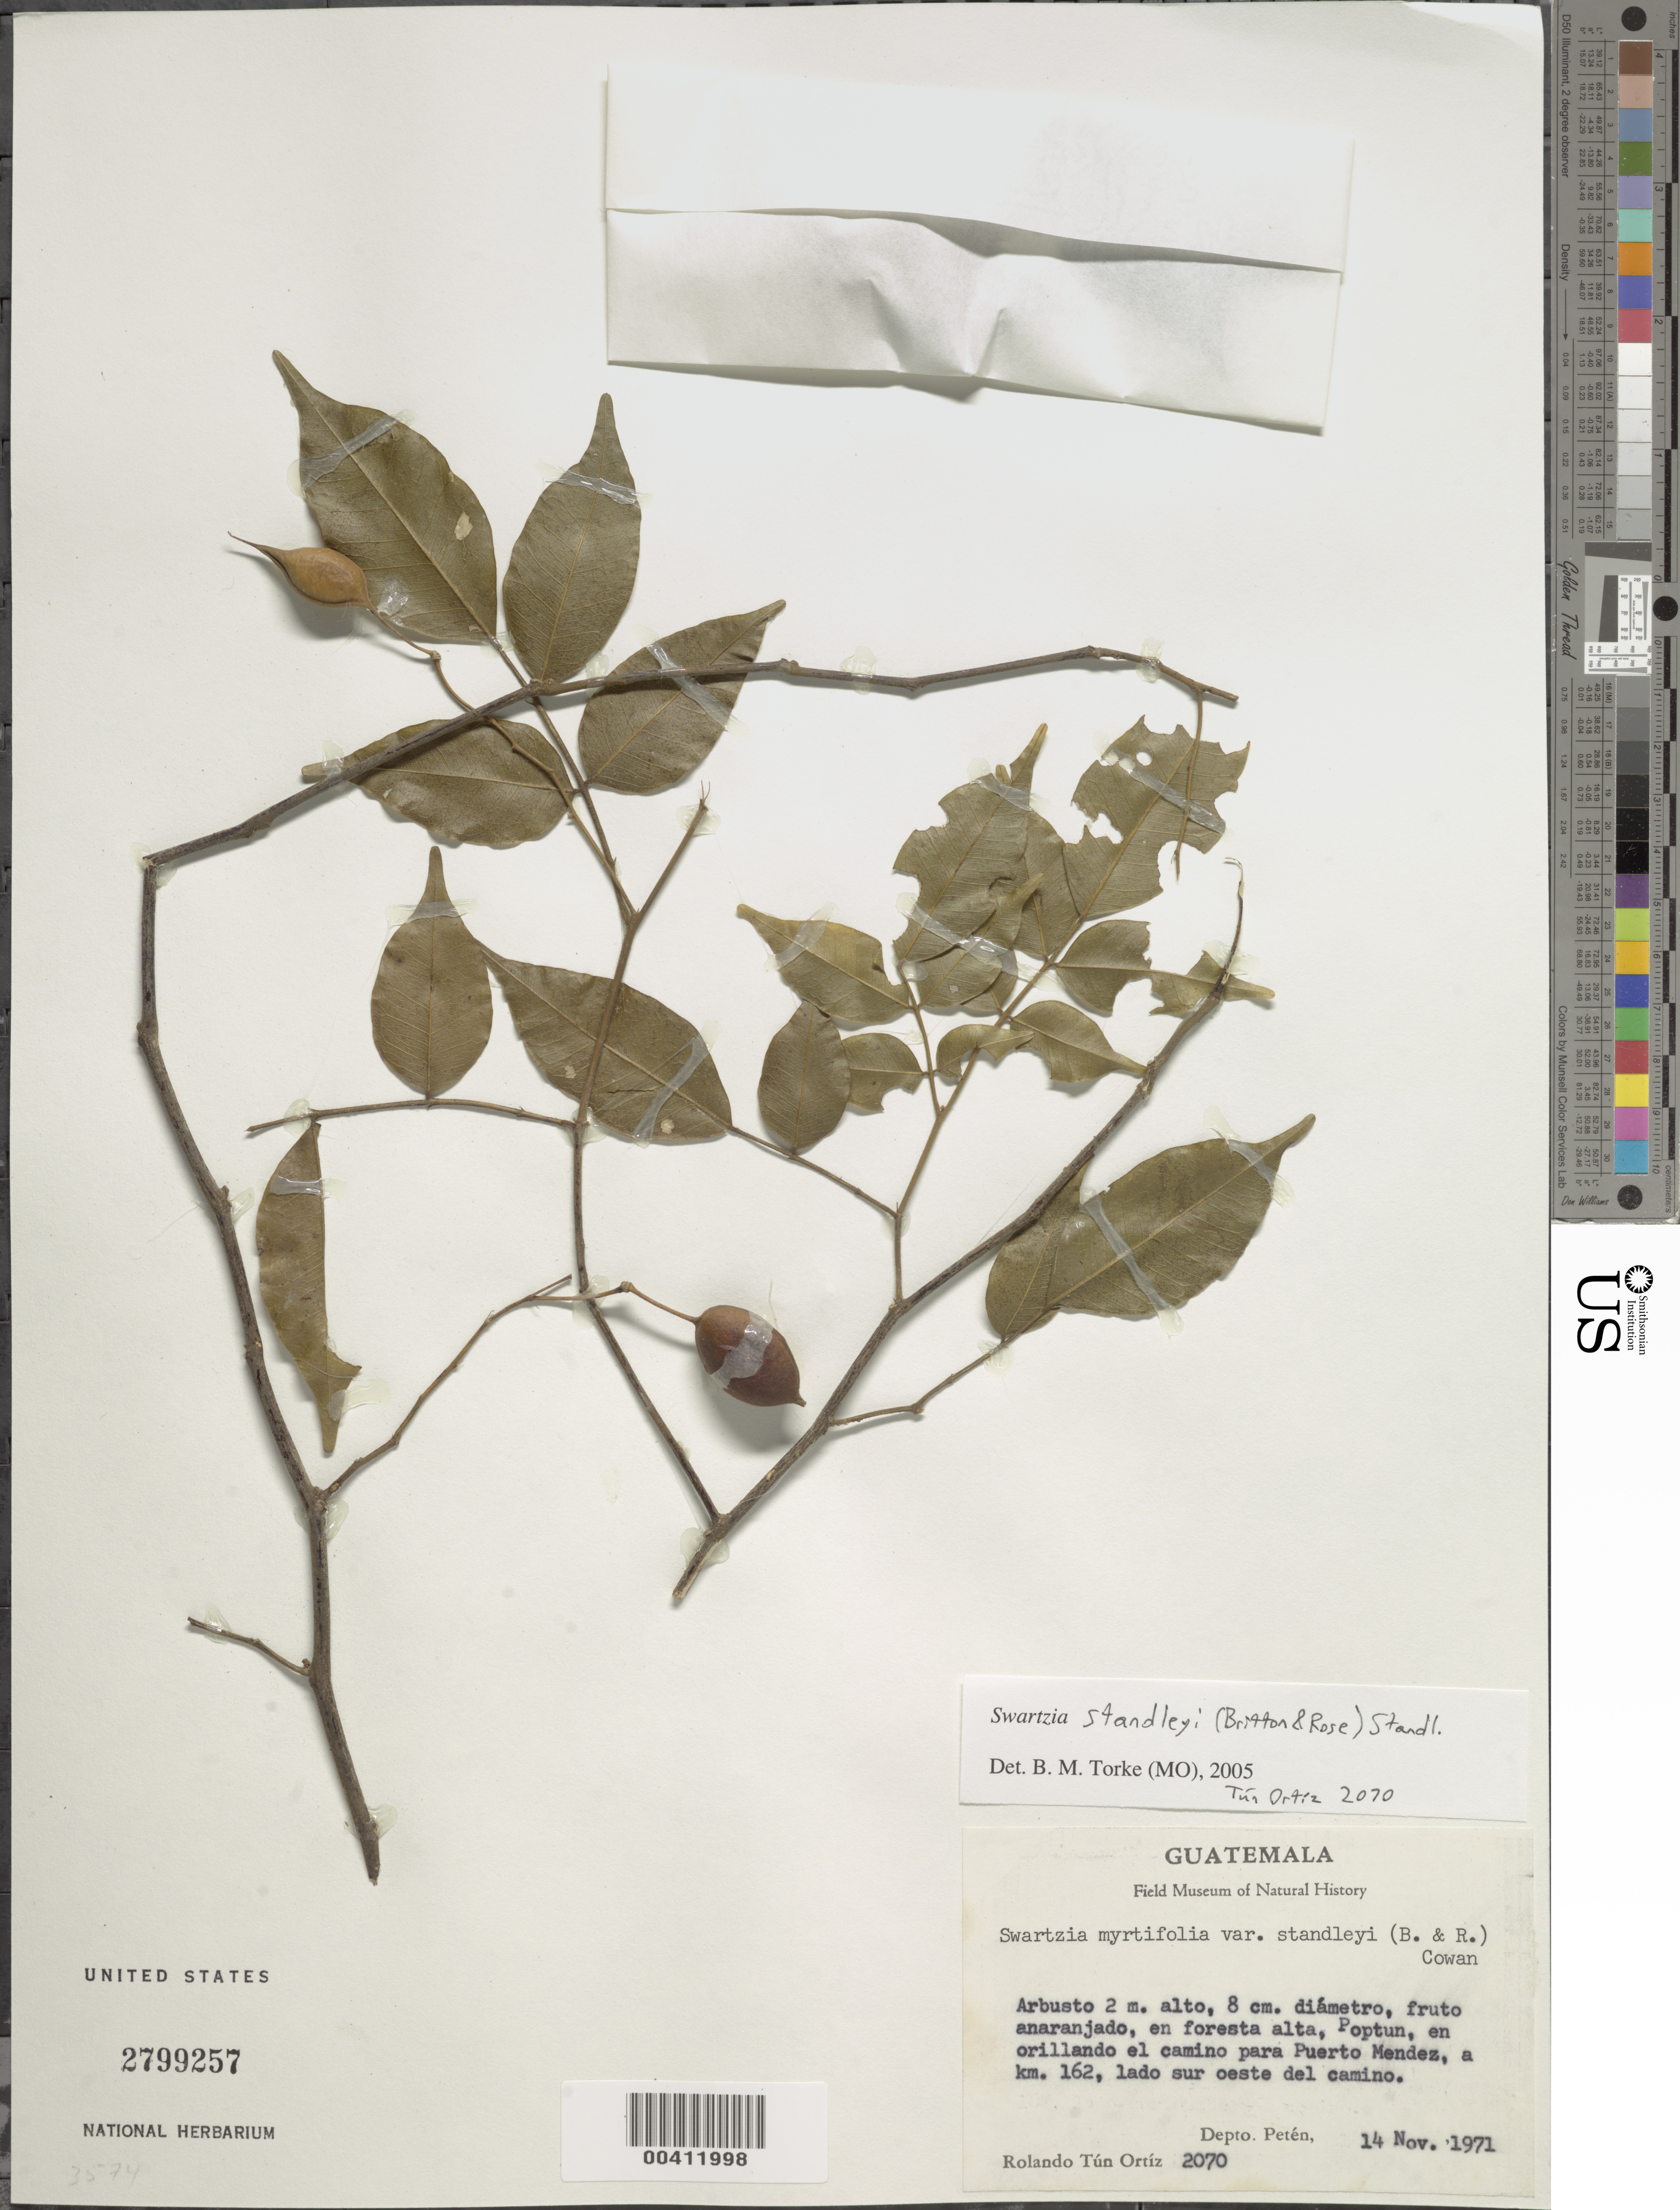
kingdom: Plantae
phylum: Tracheophyta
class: Magnoliopsida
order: Fabales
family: Fabaceae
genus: Swartzia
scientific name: Swartzia standleyi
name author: (Britton & Rose) Standl.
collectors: R. Tún Ortiz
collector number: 2070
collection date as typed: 14 Nov 1971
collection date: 1971-11-14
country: Guatemala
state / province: El Petén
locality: Poptun, en Orillando el camino para Puerto Mendez, a km 162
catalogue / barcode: US 2799257